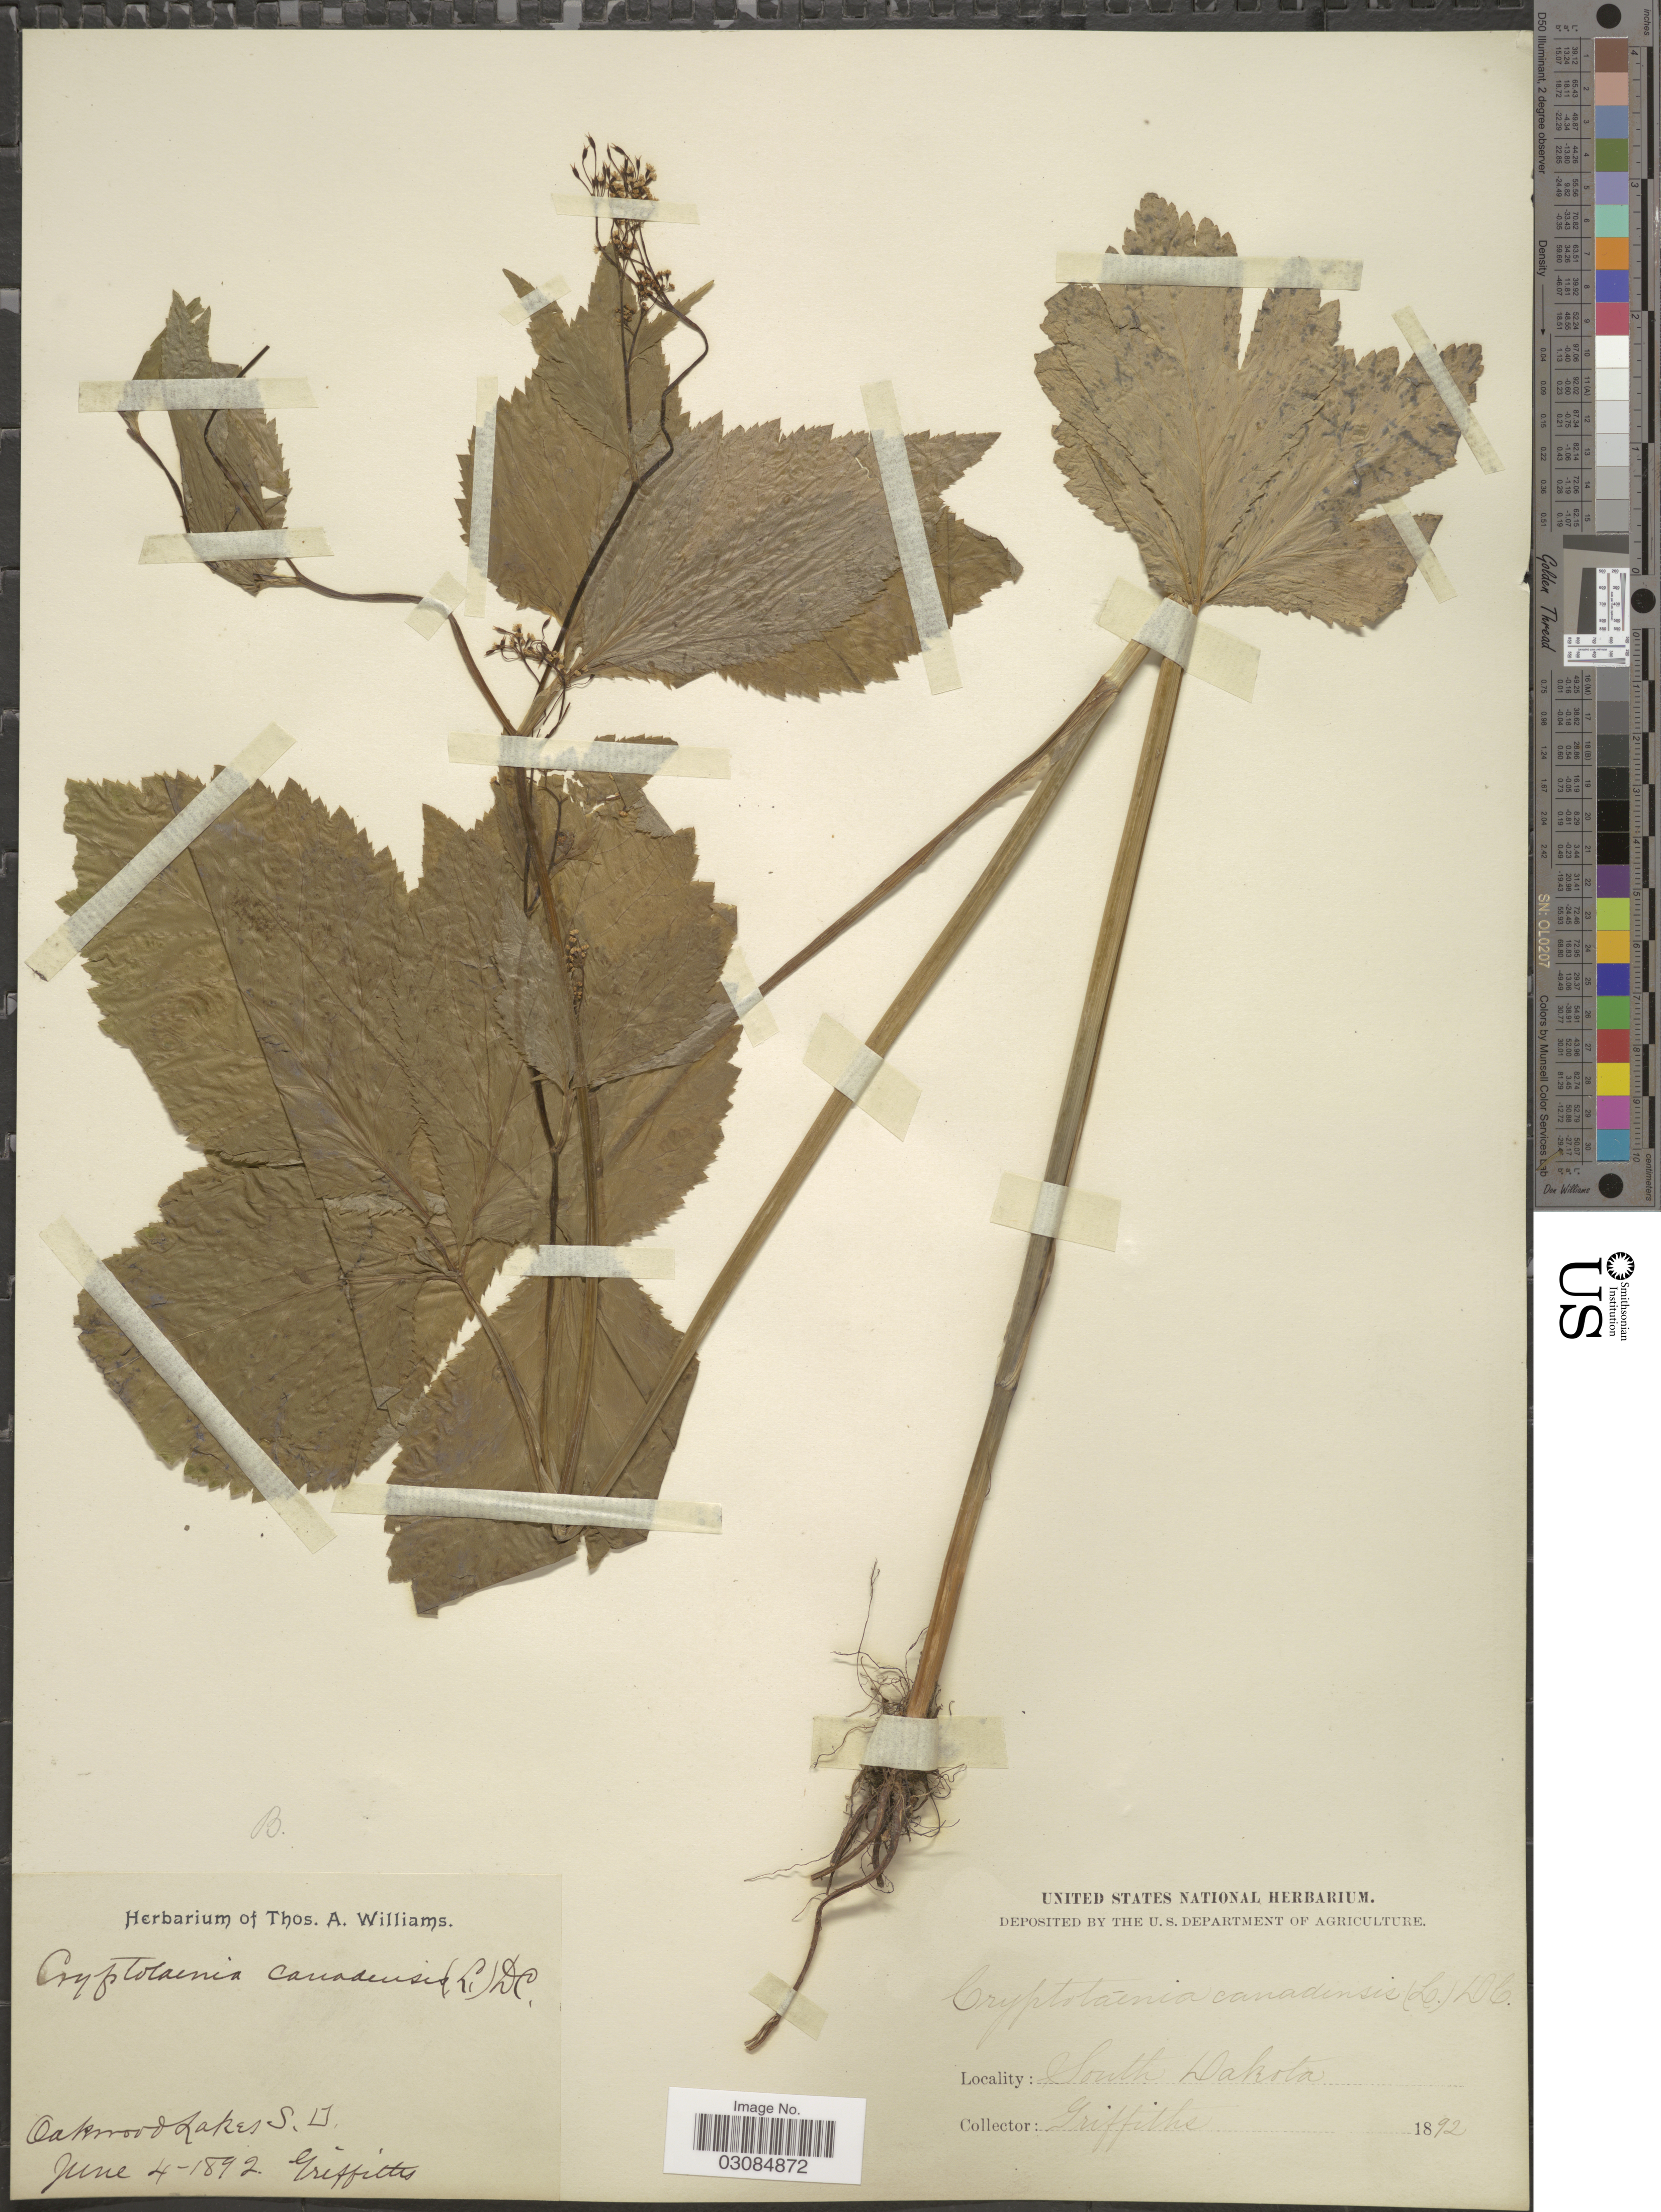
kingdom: Plantae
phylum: Tracheophyta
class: Magnoliopsida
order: Apiales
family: Apiaceae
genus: Cryptotaenia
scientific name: Cryptotaenia canadensis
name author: (L.) DC.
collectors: -- Griffiths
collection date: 1892-06-04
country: United States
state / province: South Dakota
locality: Oakwood Lakes.